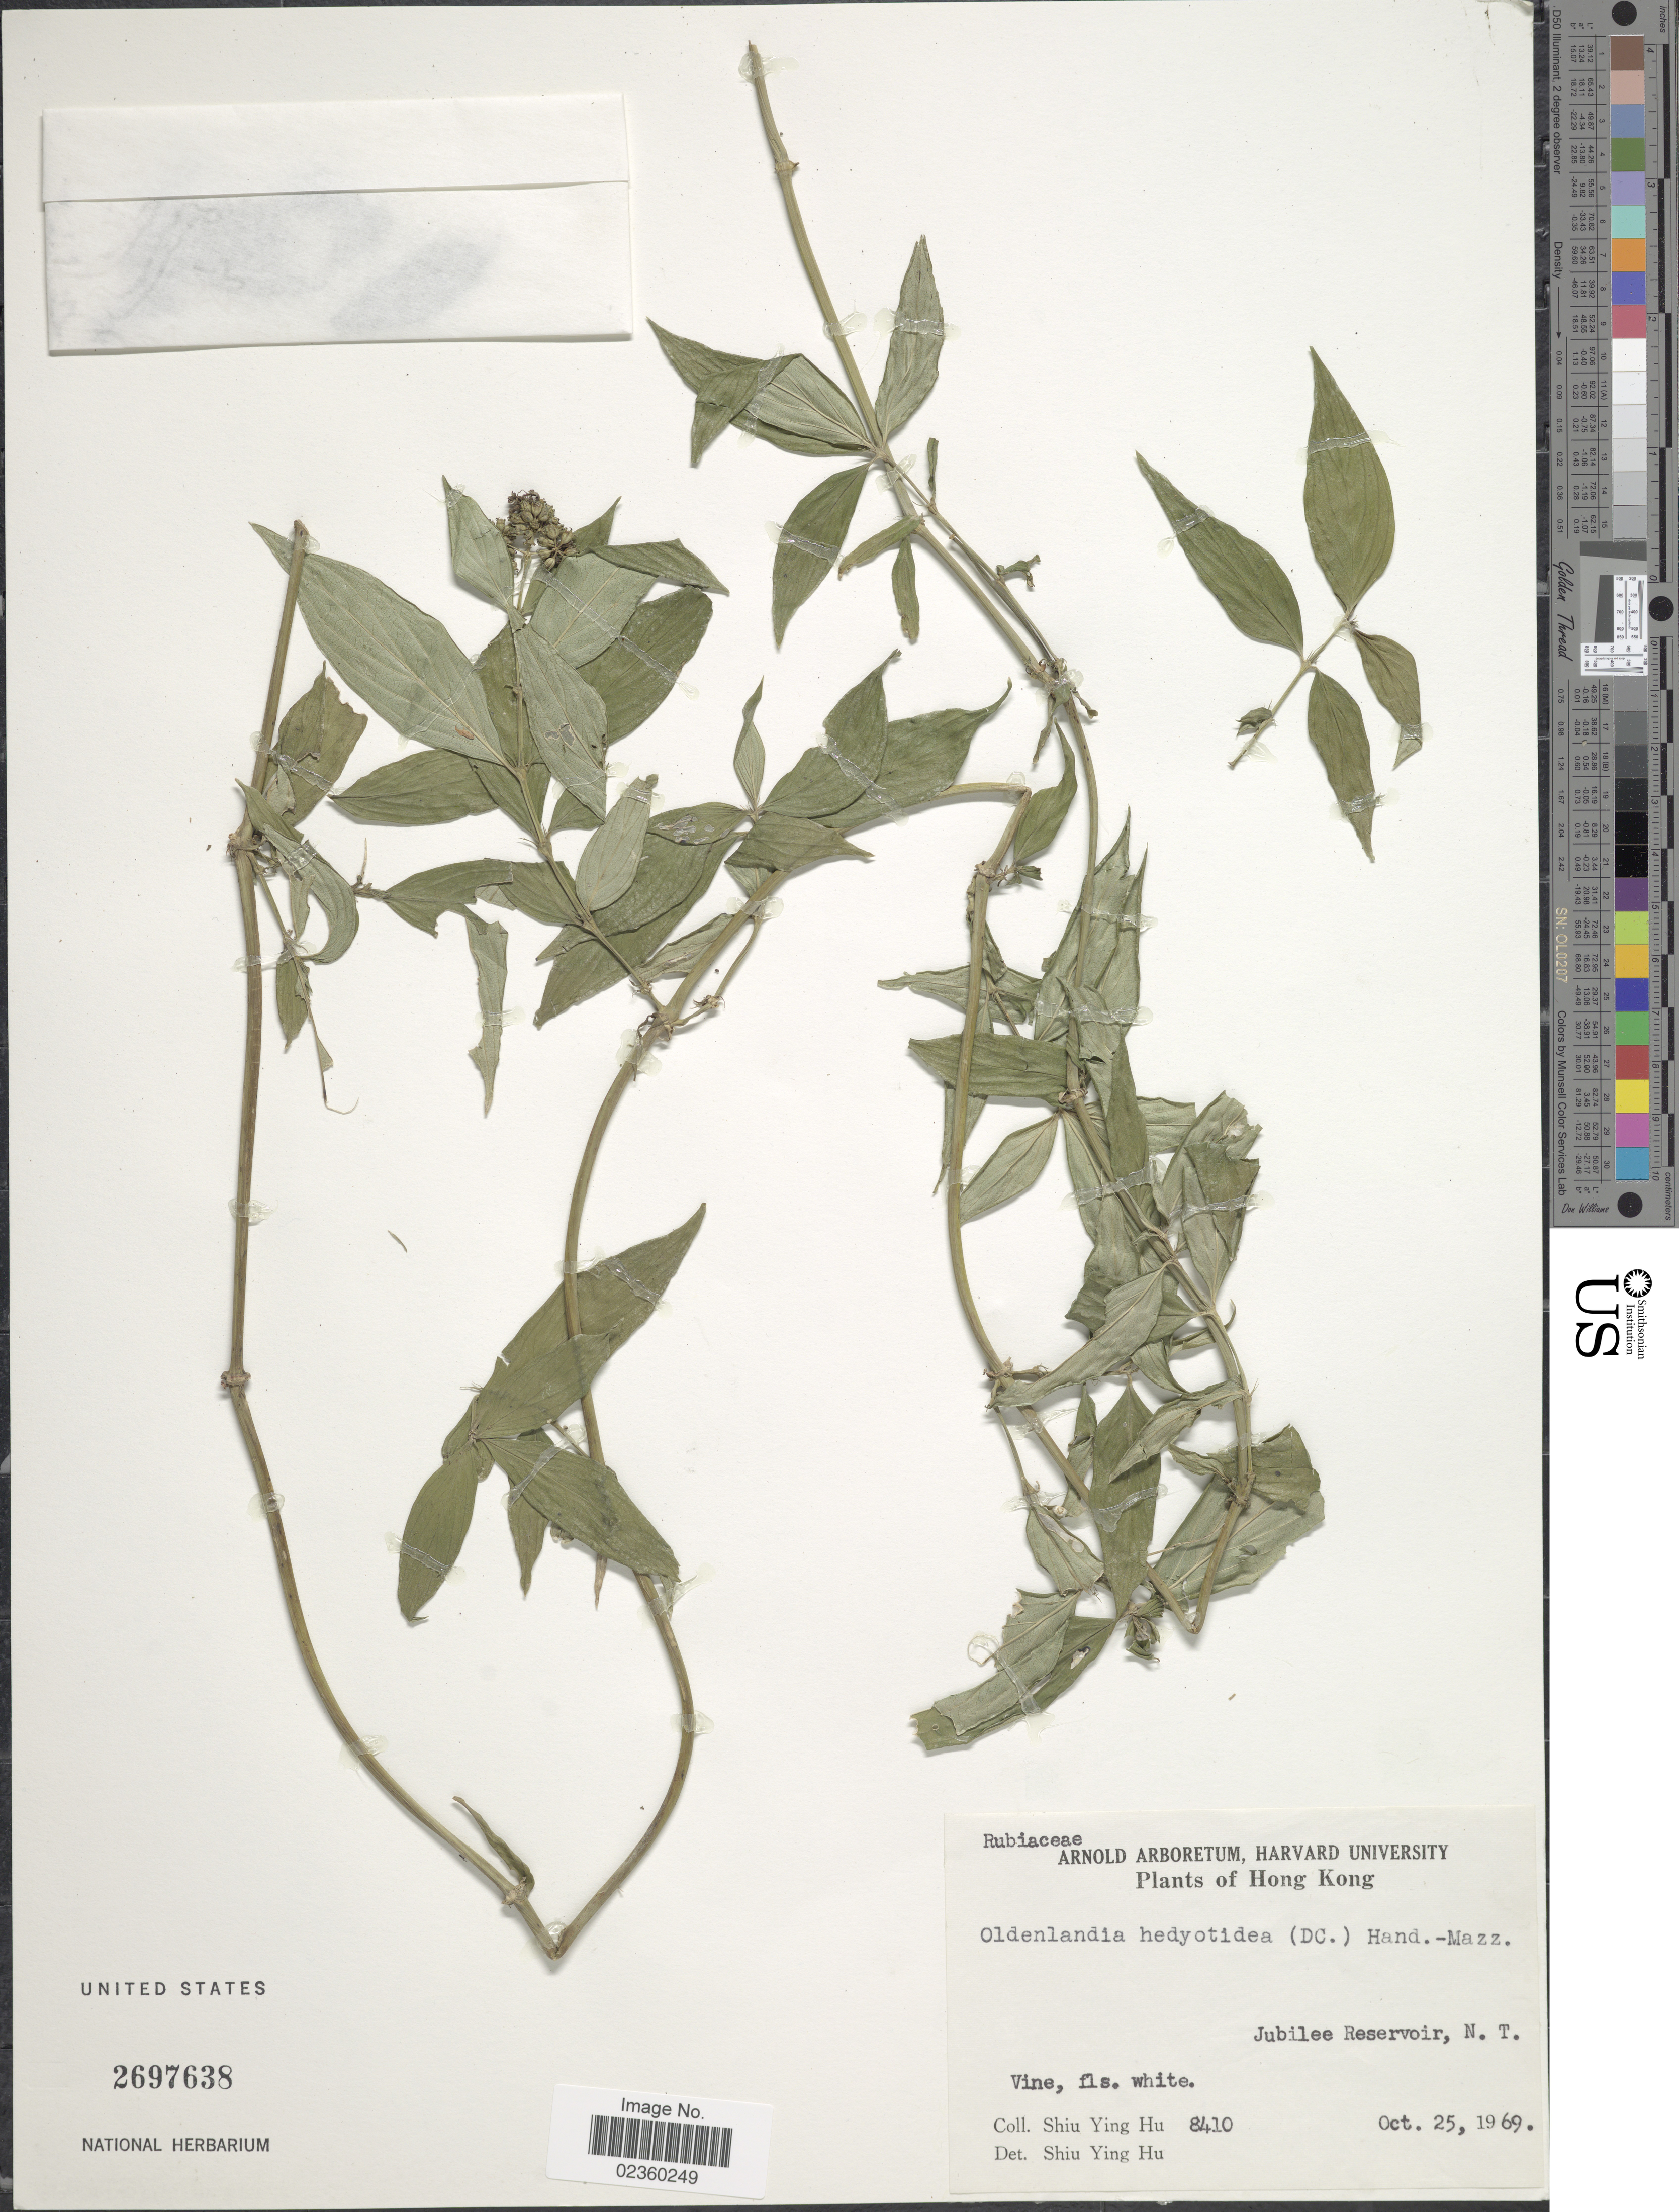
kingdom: Plantae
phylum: Tracheophyta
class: Magnoliopsida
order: Gentianales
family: Rubiaceae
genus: Dimetia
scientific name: Dimetia hedyotidea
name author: (DC.) T.C. Hsu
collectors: S. Y. Hu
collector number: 8410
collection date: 1969-10-25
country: China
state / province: Hong Kong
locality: Jubilee Reservoir, N.T.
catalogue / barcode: US 2697638